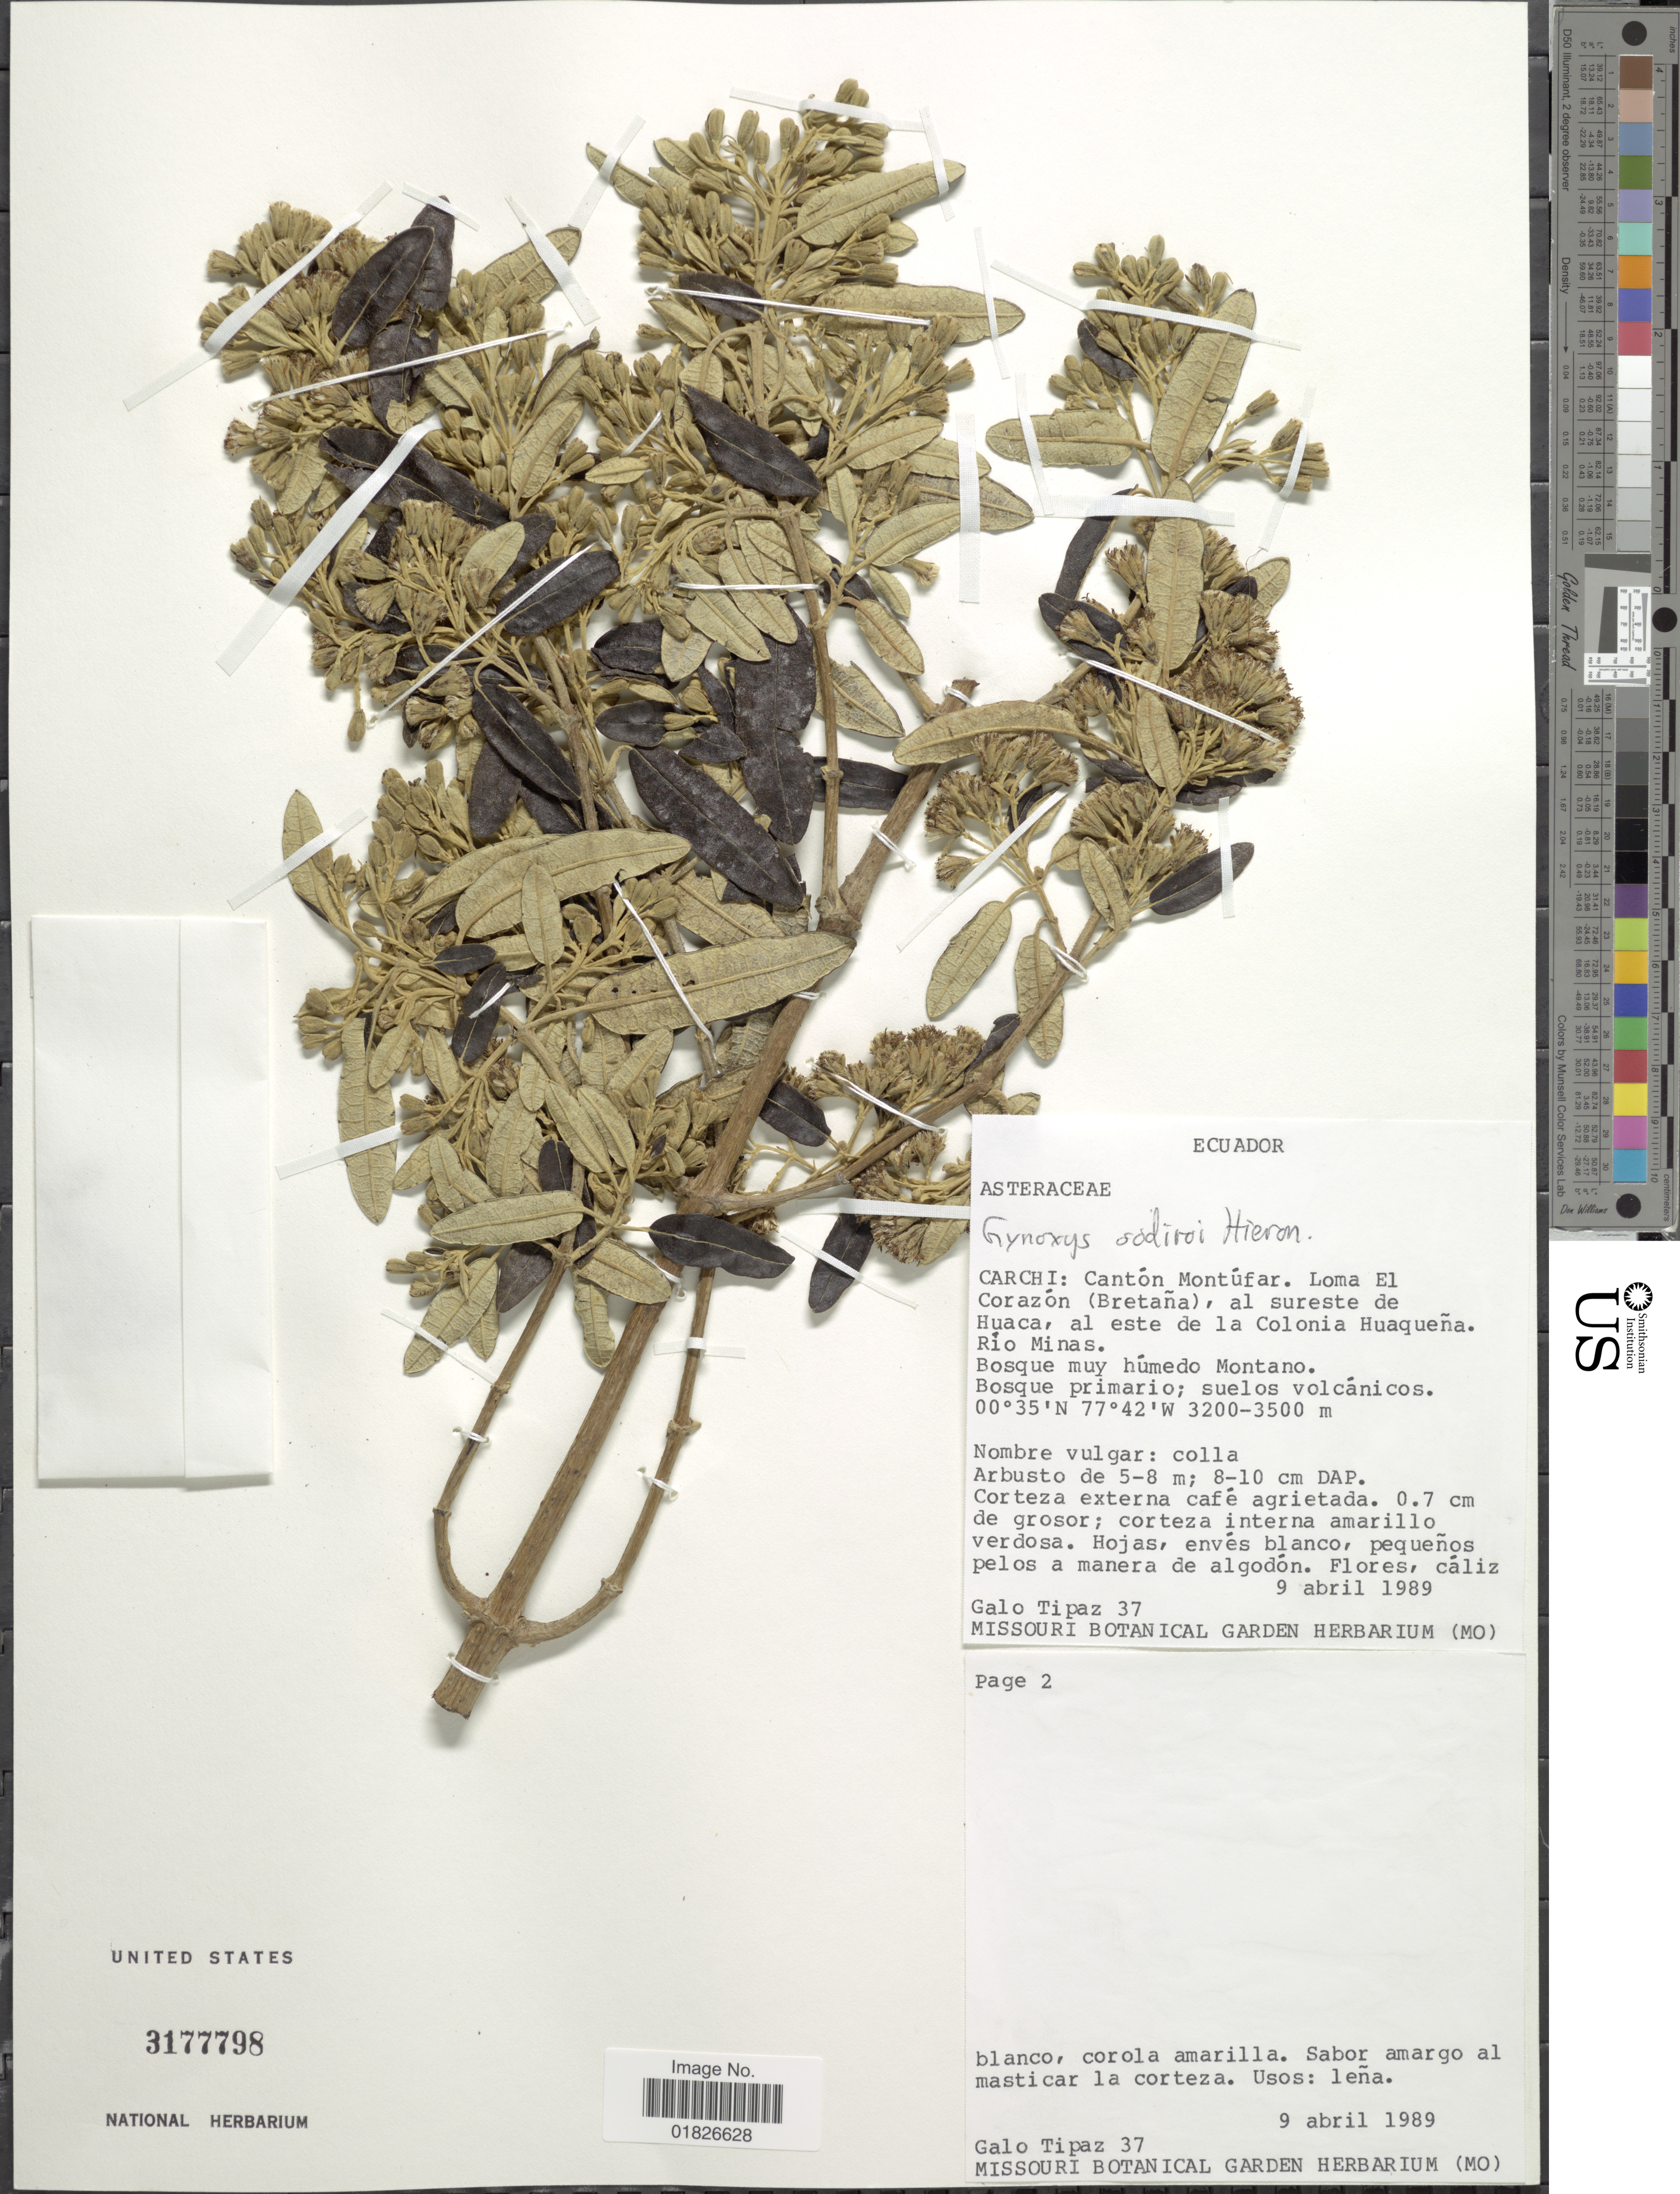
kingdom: Plantae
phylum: Tracheophyta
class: Magnoliopsida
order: Asterales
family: Asteraceae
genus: Gynoxys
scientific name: Gynoxys sodiroi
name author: Hieron.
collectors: G. Tipaz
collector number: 37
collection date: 1989-04-09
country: Ecuador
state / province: Carchi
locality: Canton Montufar, Loma El Corazon (Bretana), al sureste de Huaca, el este de la Colonia Huaquena, Rio Minas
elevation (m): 3200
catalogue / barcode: US 3177798